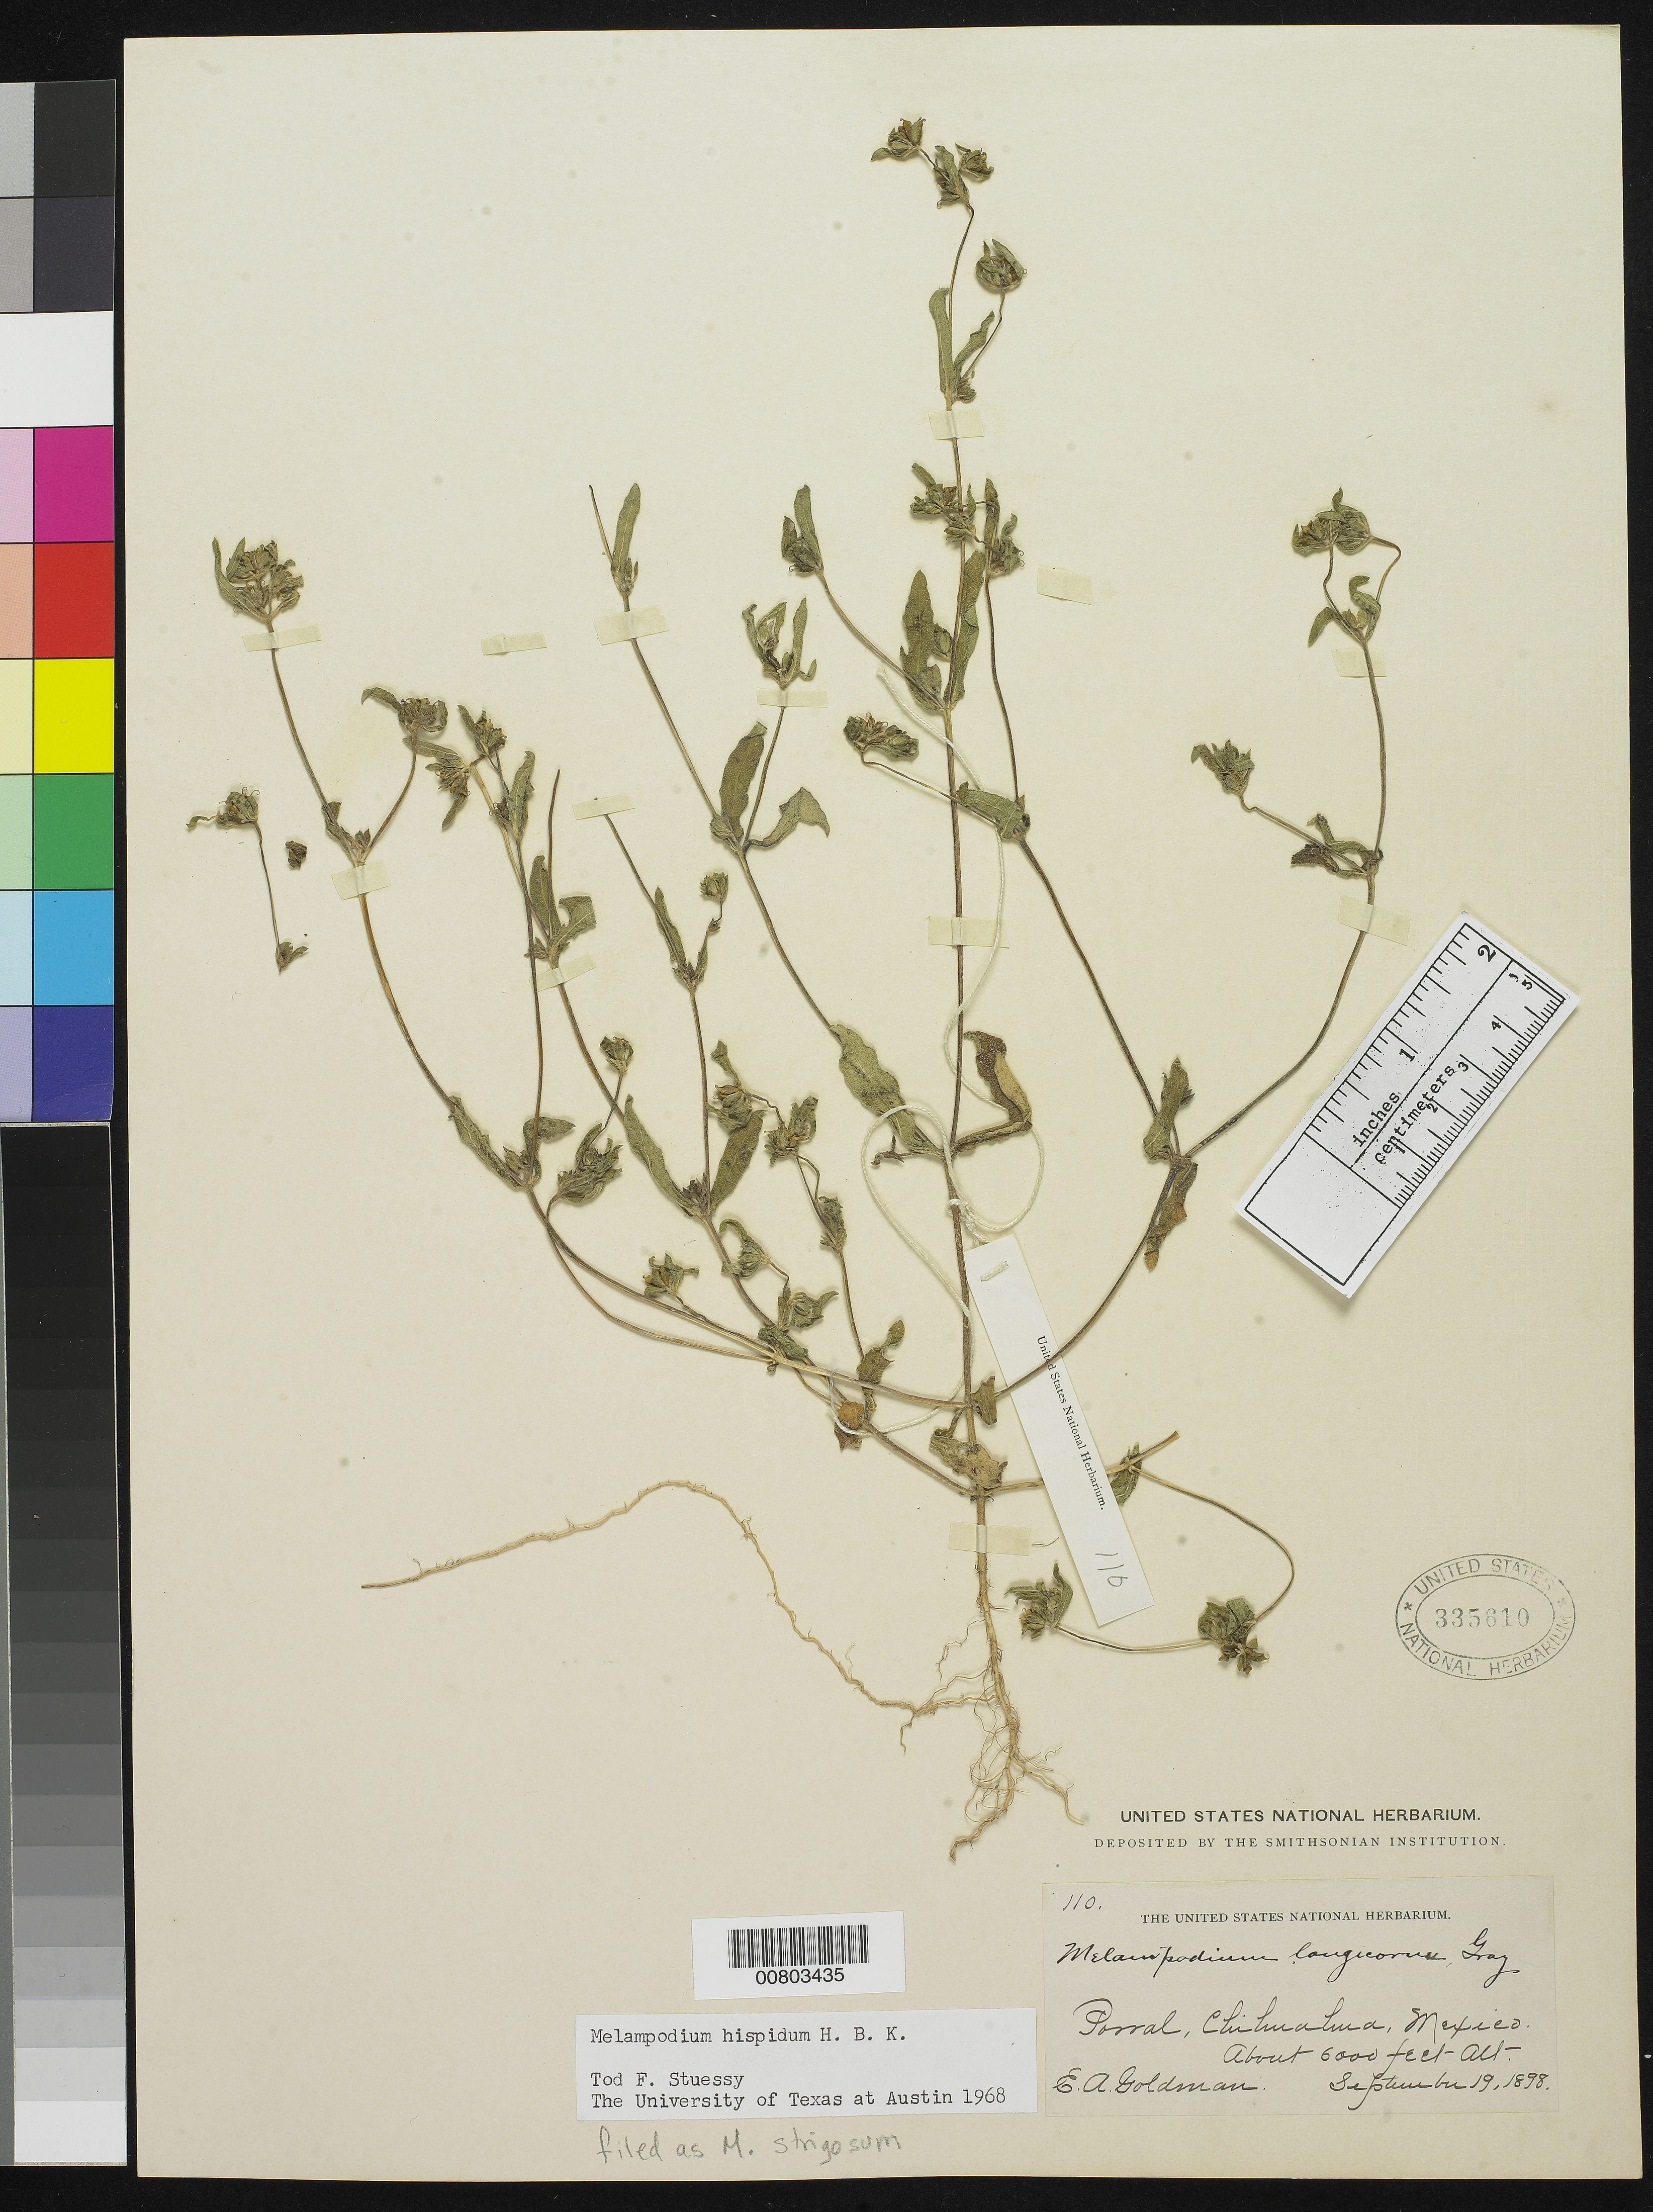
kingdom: Plantae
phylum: Tracheophyta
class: Magnoliopsida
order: Asterales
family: Asteraceae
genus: Melampodium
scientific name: Melampodium strigosum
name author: Stuessy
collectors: E. A. Goldman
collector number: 110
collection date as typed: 19 Sep 1898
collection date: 1898-09-19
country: Mexico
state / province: Chihuahua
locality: Parral, Chihuahua.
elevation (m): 1829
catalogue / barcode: US 335610